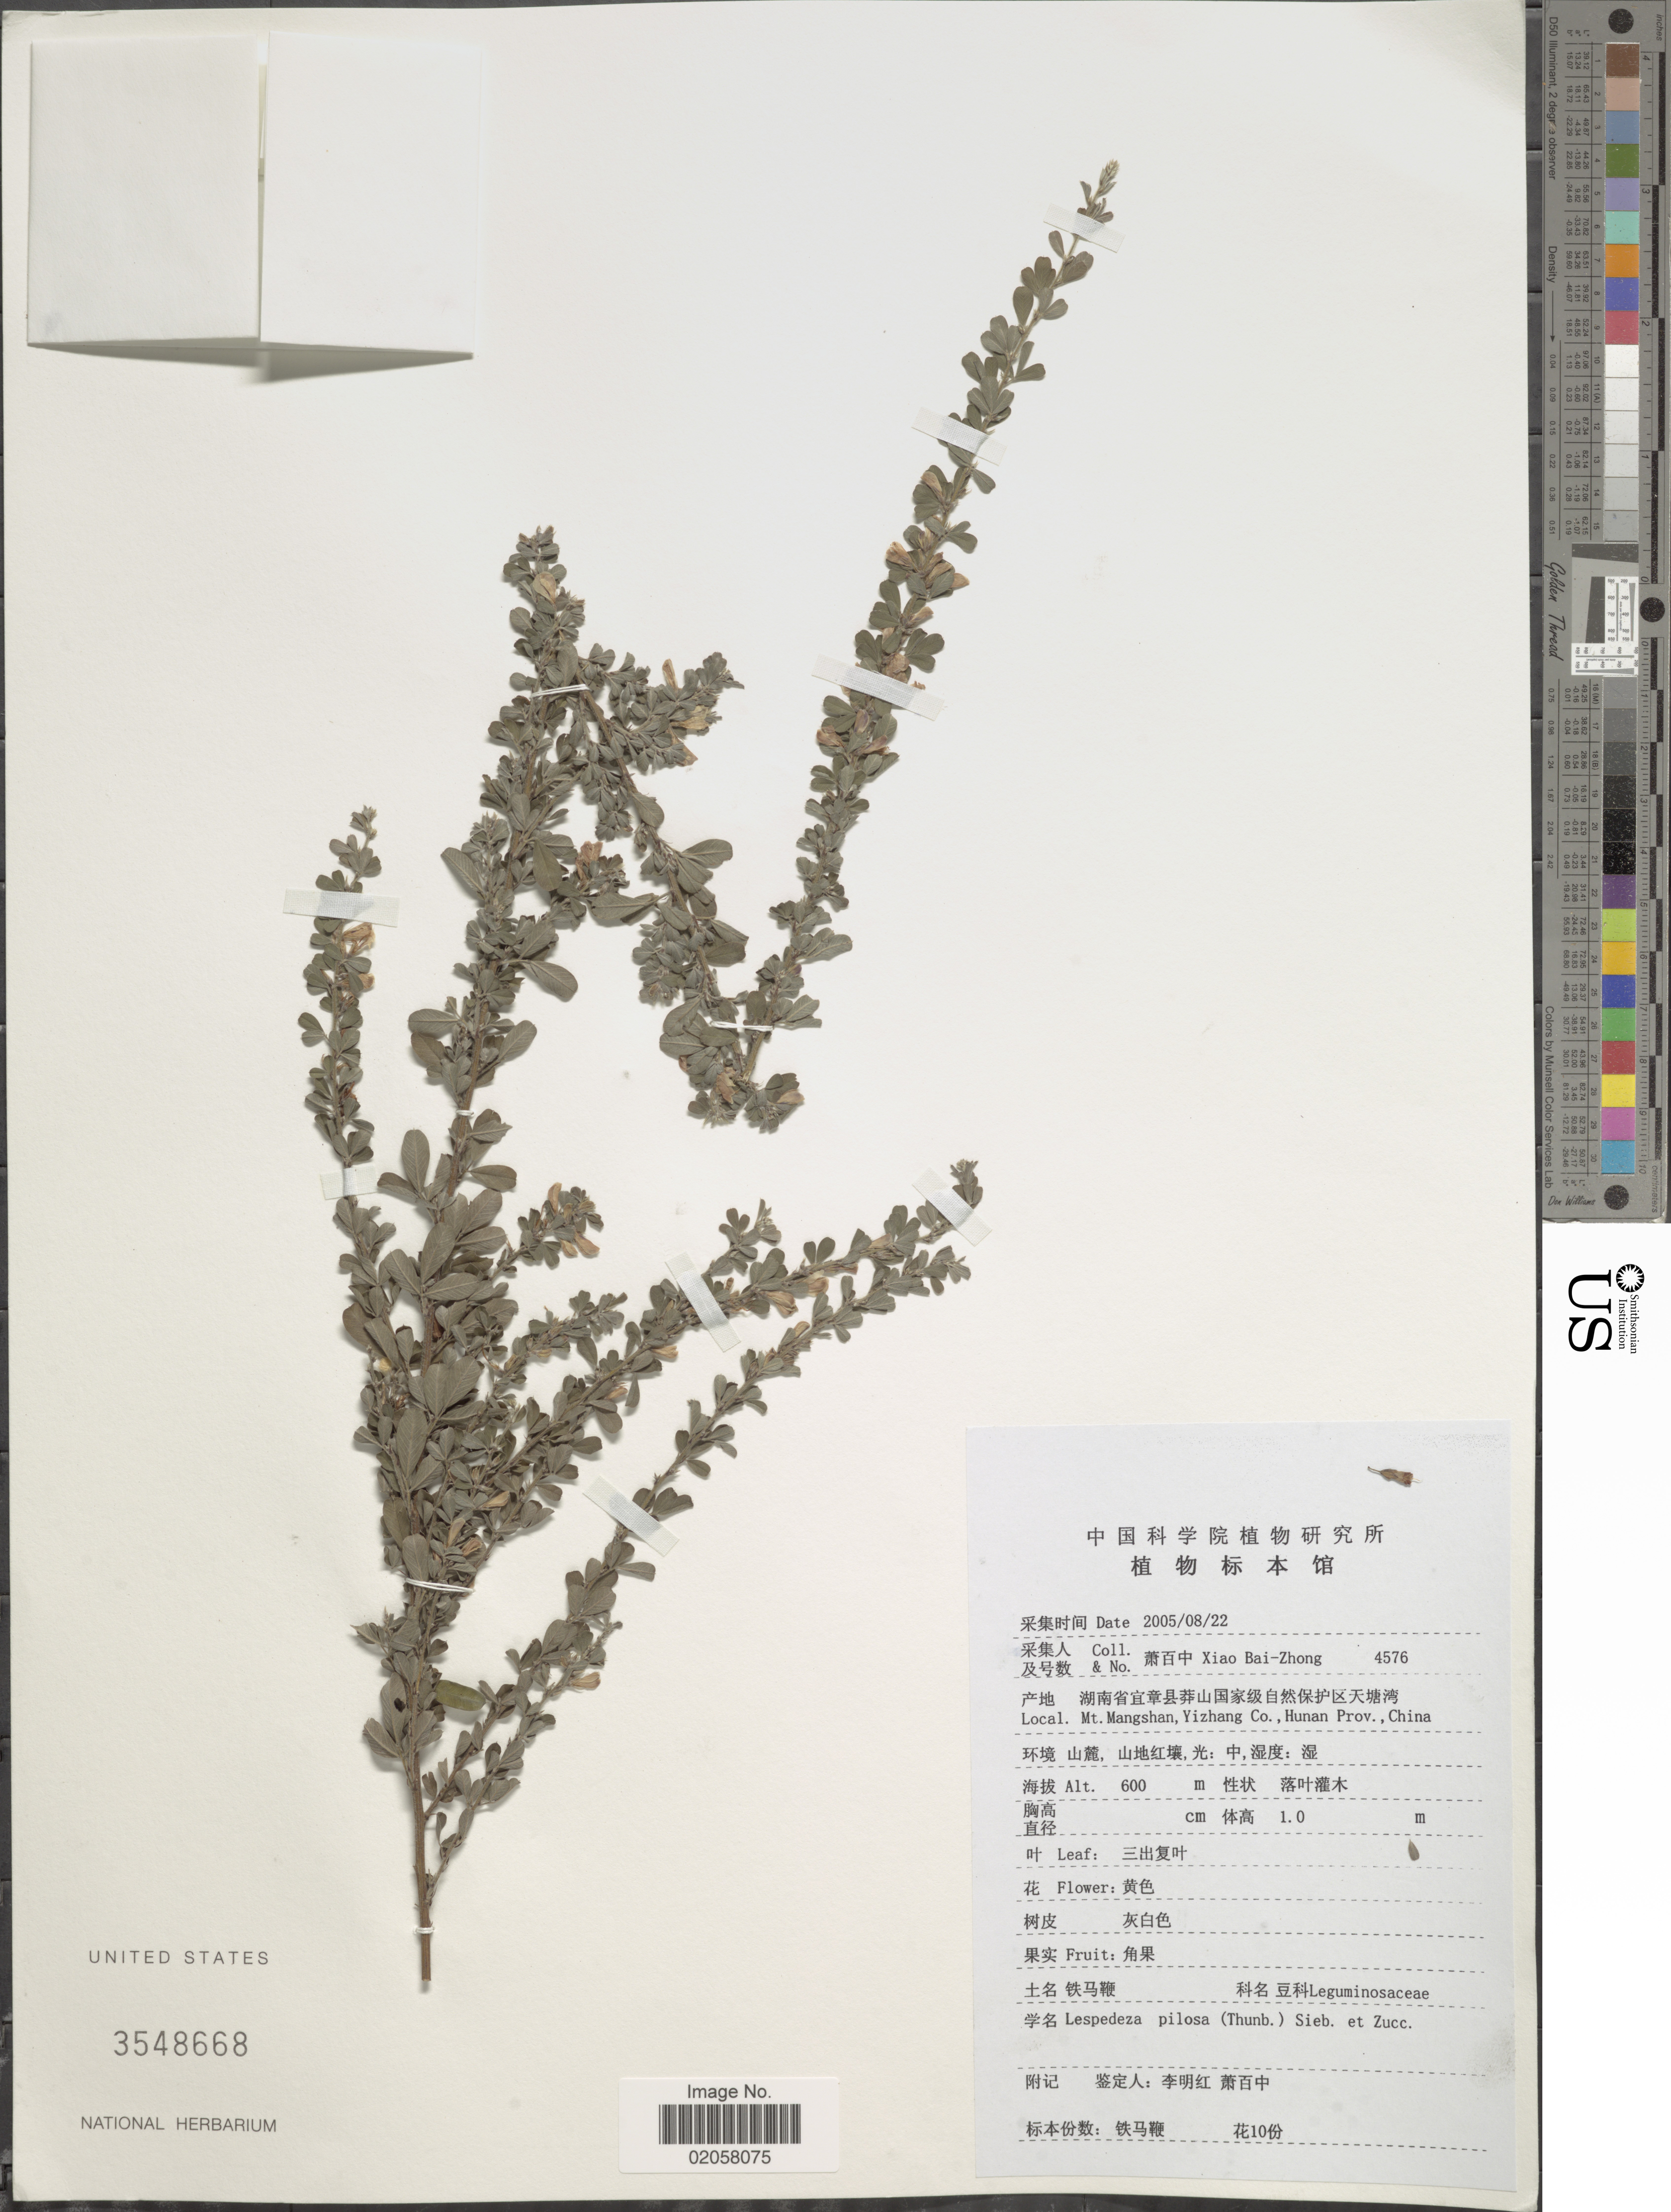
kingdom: Plantae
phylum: Tracheophyta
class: Magnoliopsida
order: Fabales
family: Fabaceae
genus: Lespedeza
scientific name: Lespedeza pilosa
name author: (Thunb.) Siebold & Zucc.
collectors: B. Z. Xiao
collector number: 4576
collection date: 2005-08-22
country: China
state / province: Hunan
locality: Mt. Mangshan, Yizhang Co.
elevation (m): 600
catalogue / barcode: US 3548668